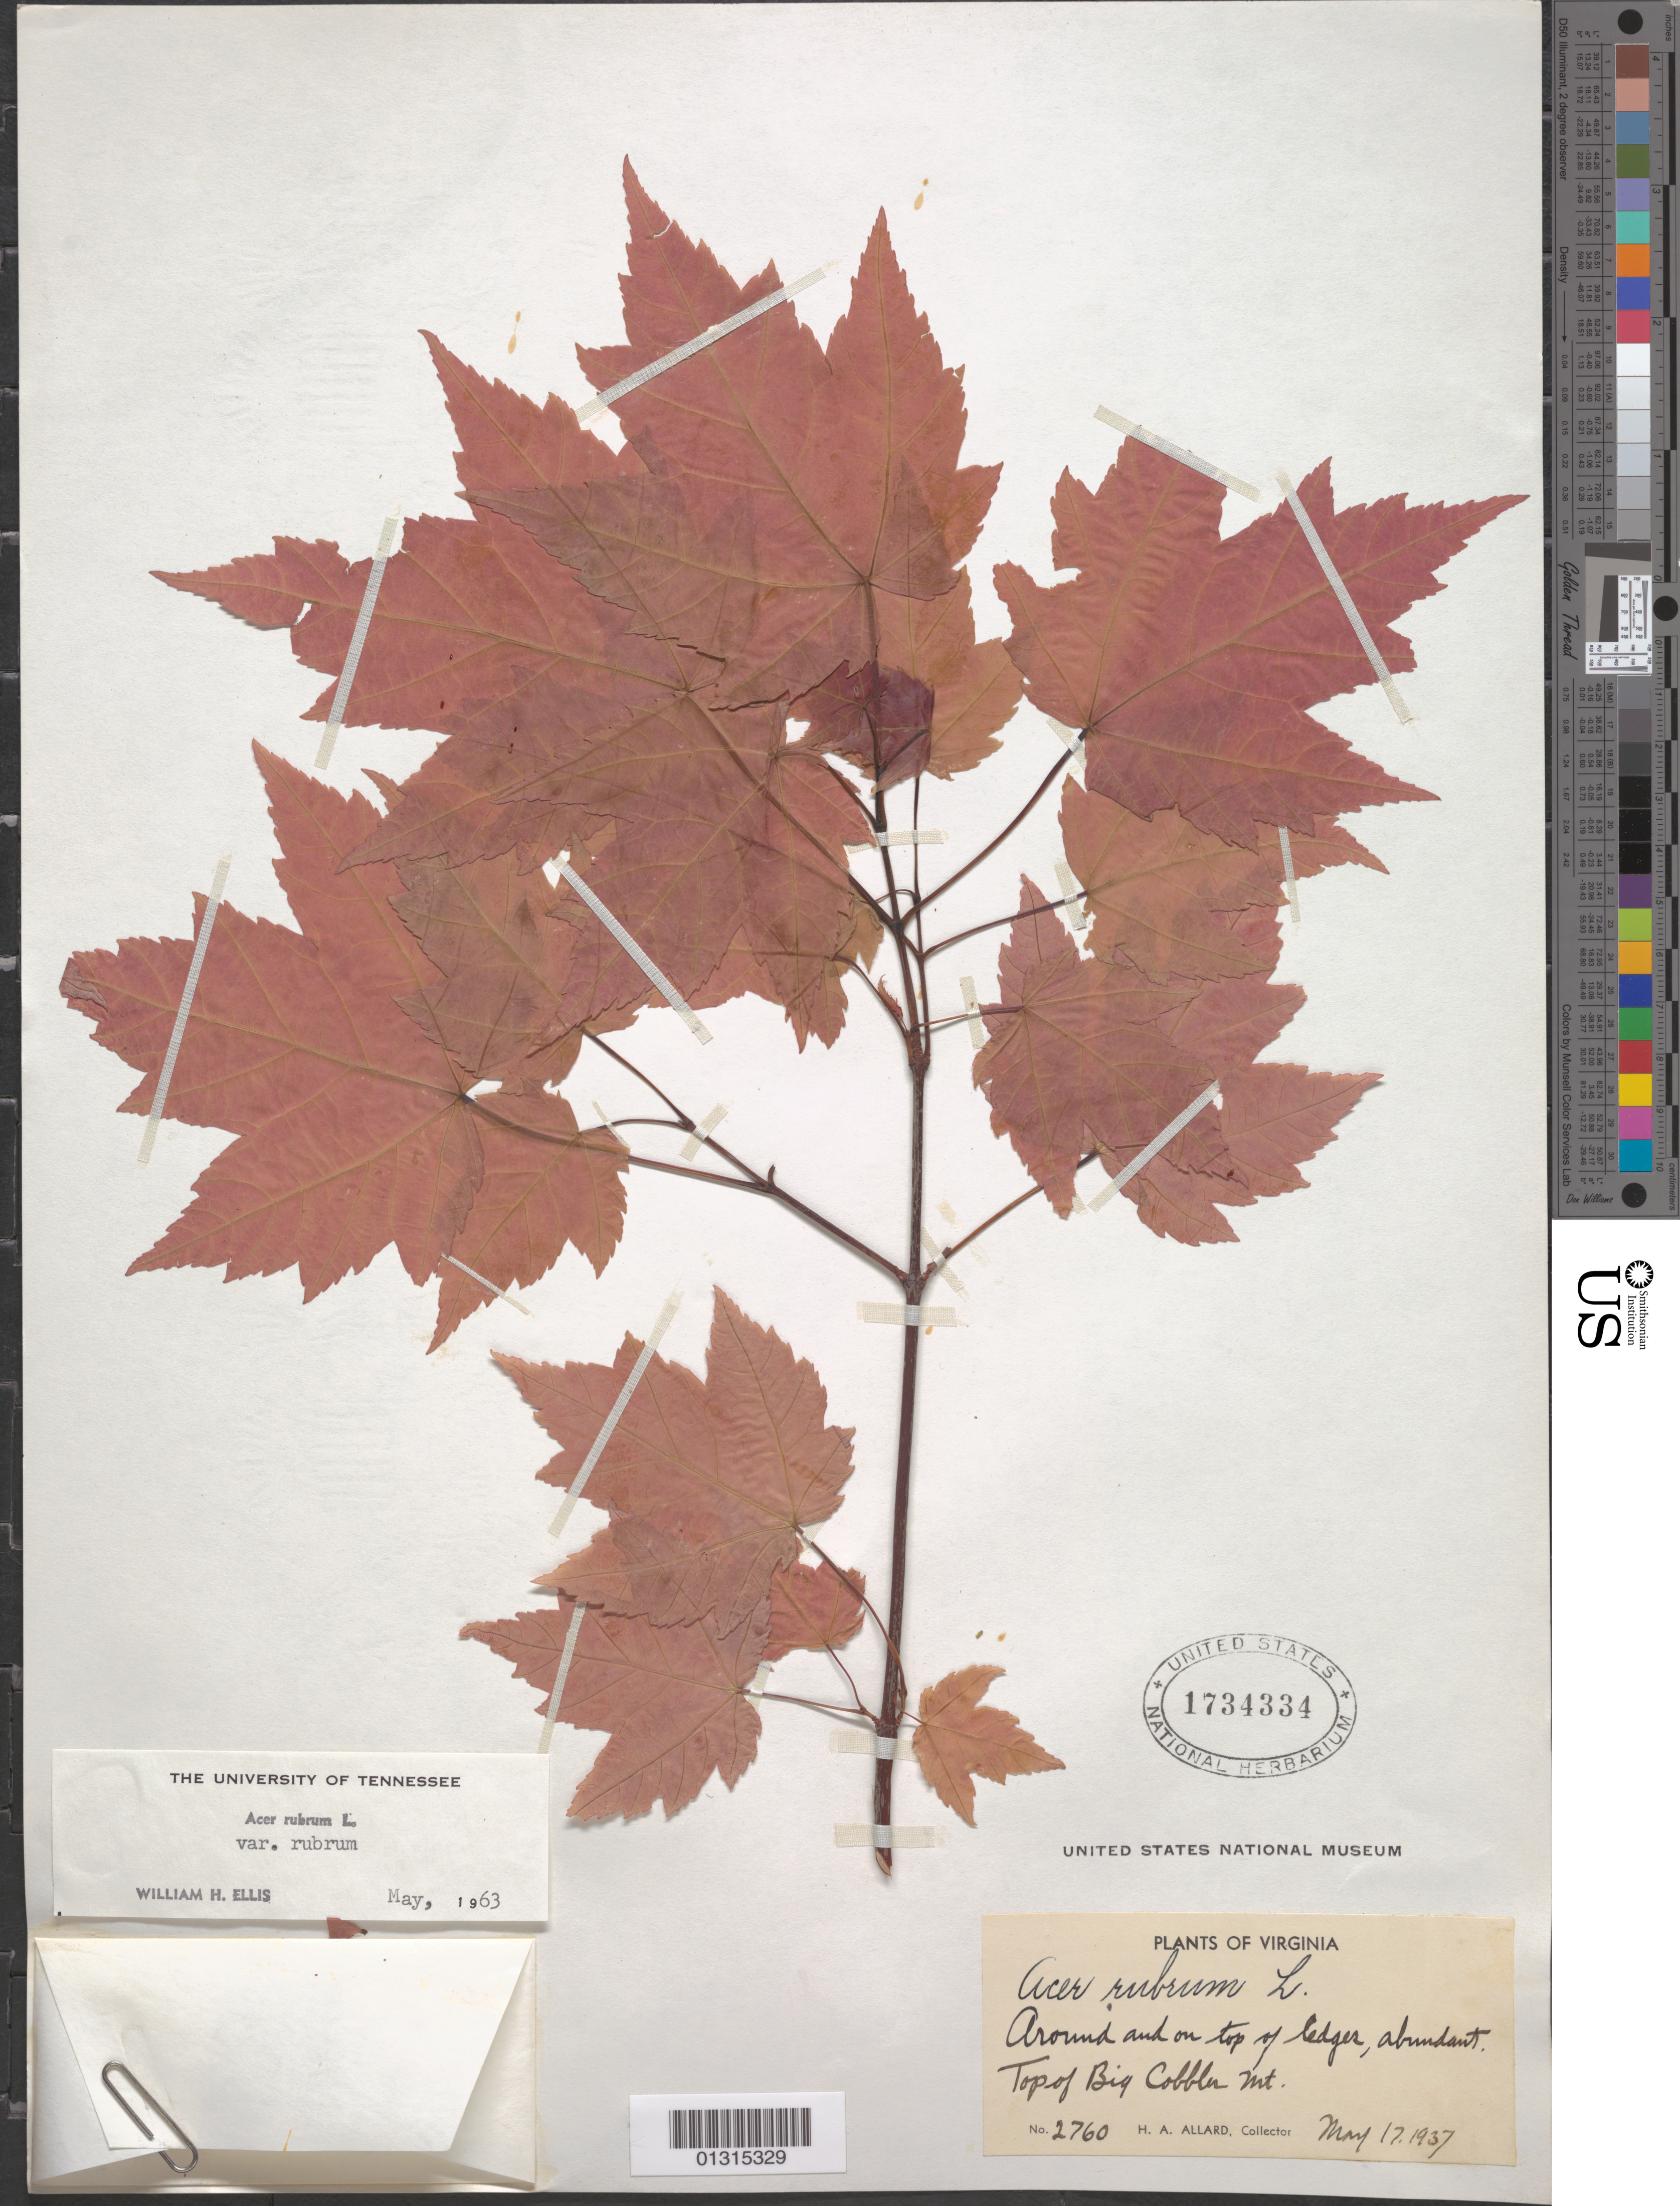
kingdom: Plantae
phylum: Tracheophyta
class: Magnoliopsida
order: Sapindales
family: Sapindaceae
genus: Acer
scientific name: Acer rubrum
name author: L.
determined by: Ellis, W. H.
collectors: H. A. Allard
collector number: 2760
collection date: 1937-05-17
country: United States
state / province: Virginia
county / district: Fauquier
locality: Big Cobbler Mt. top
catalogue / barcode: US 1734334